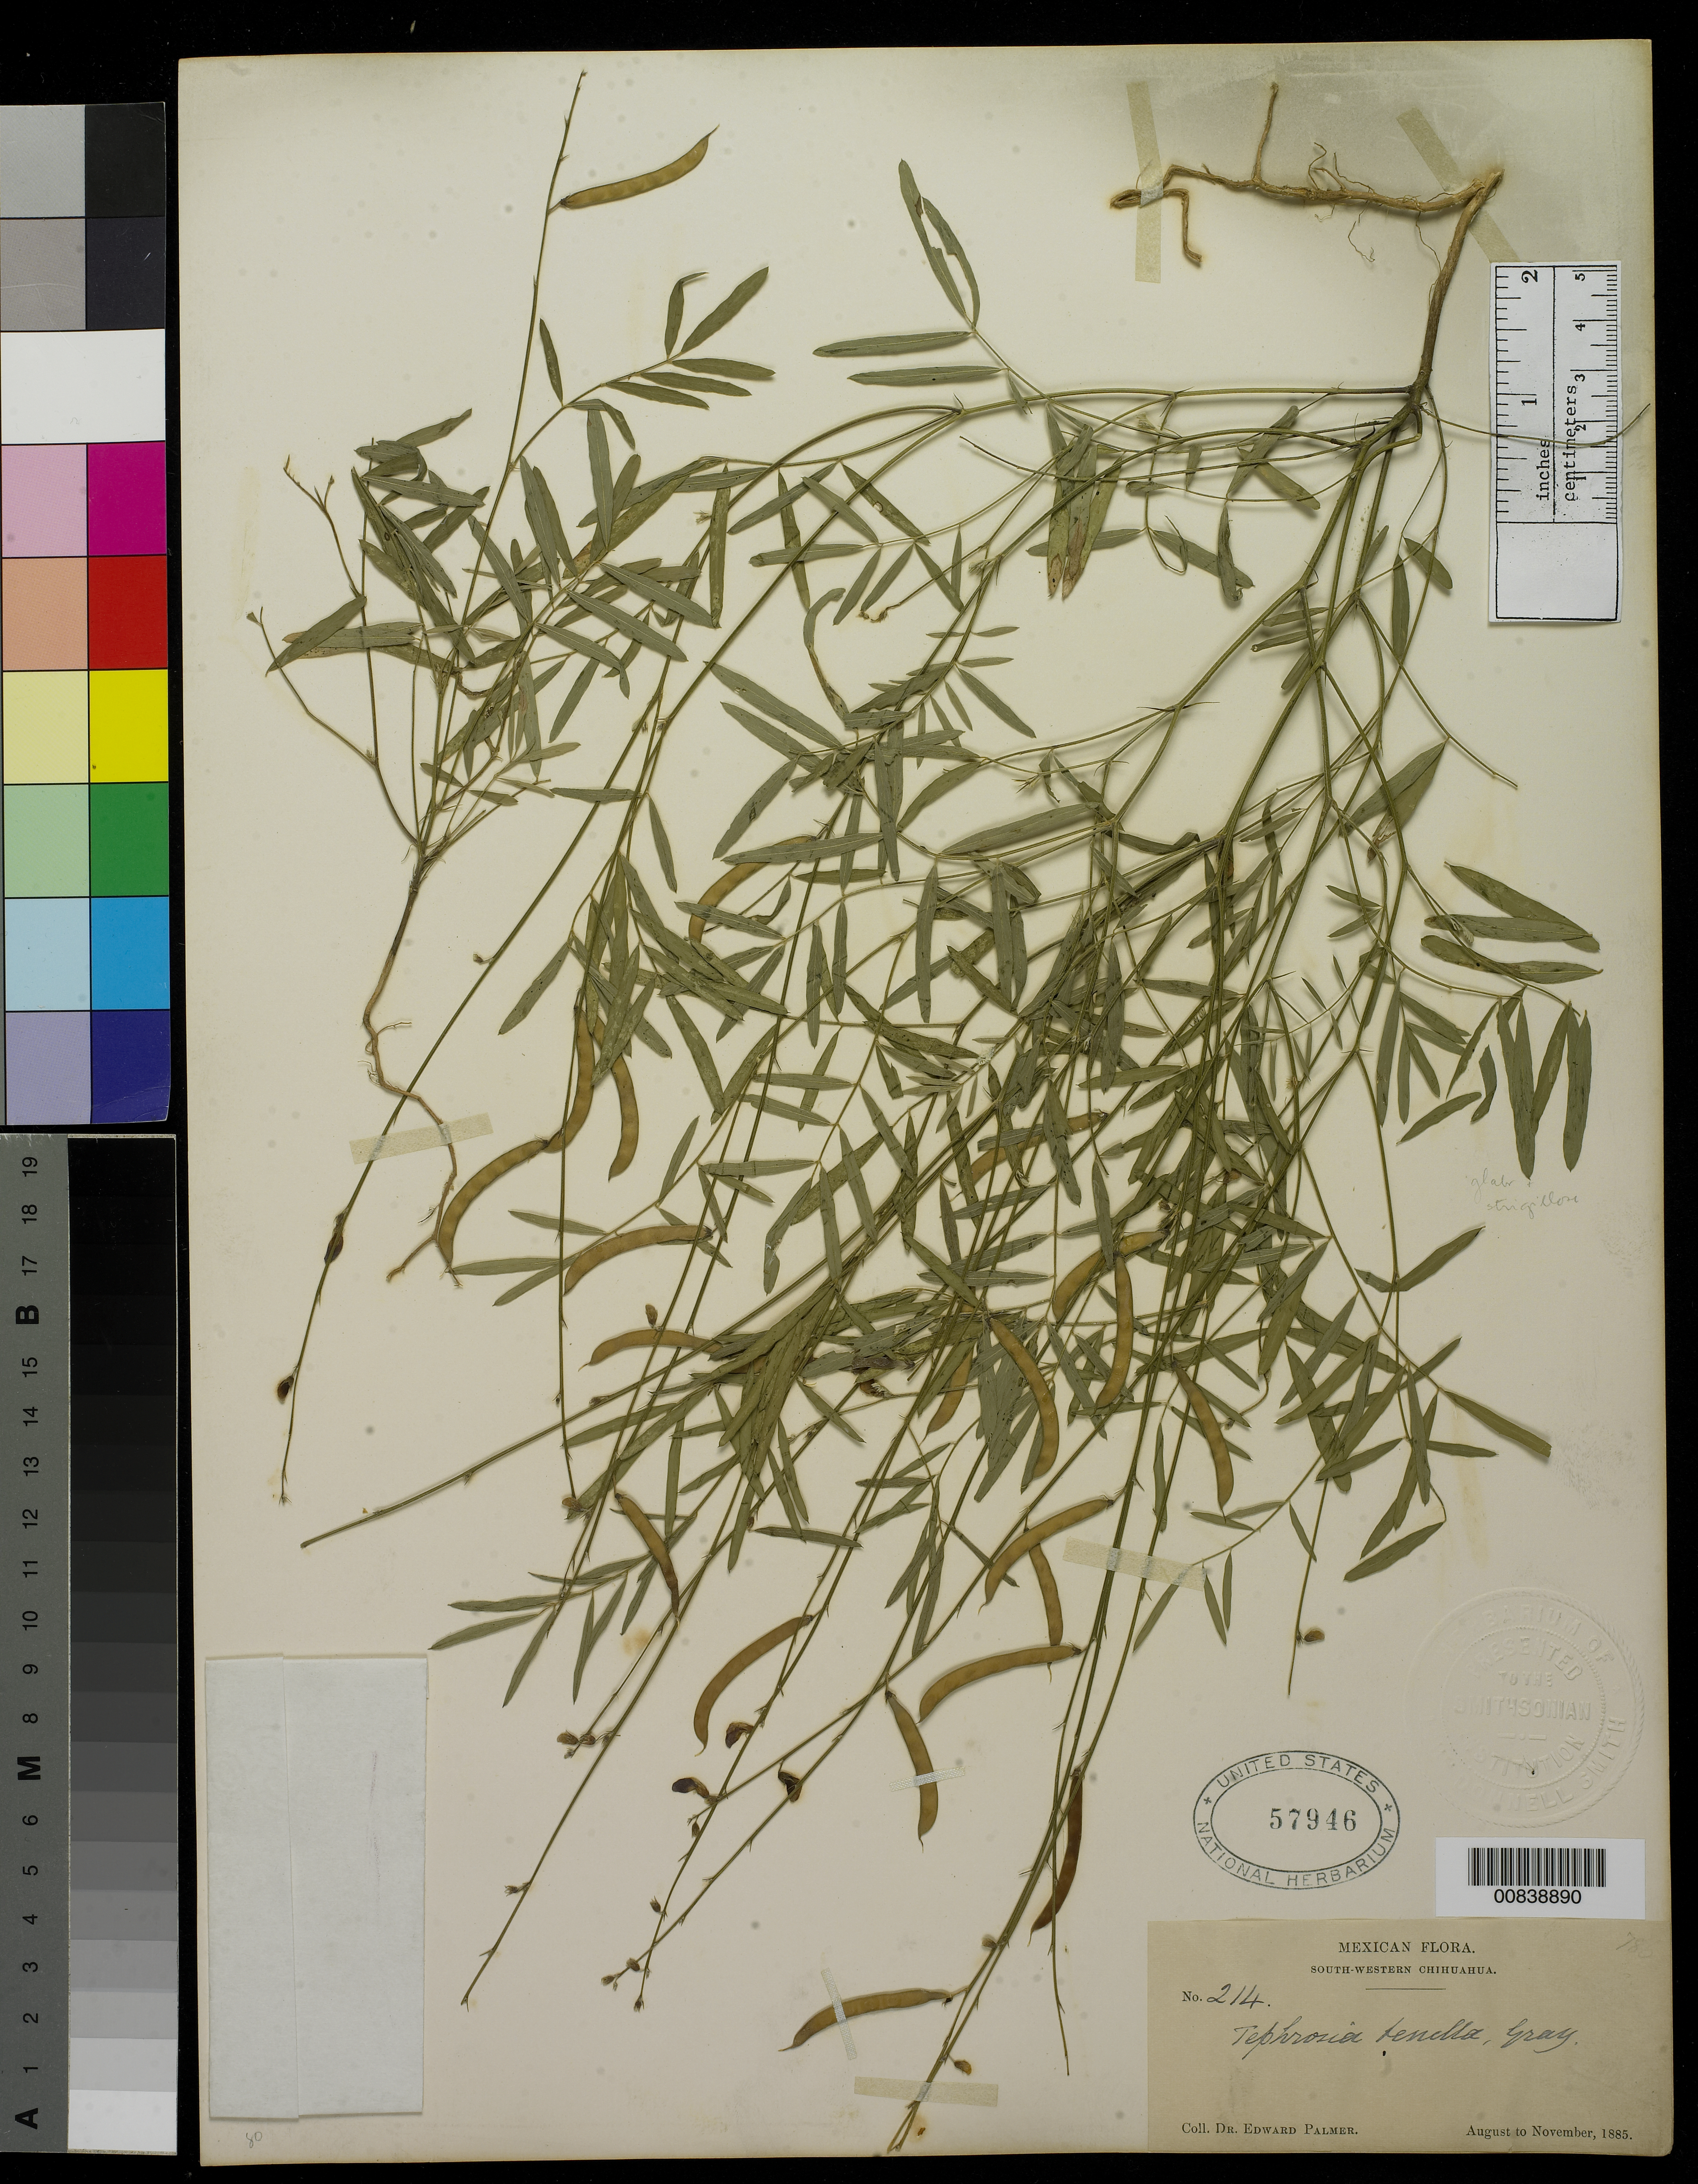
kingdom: Plantae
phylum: Tracheophyta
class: Magnoliopsida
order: Fabales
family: Fabaceae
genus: Tephrosia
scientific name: Tephrosia tenella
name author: A. Gray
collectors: E. Palmer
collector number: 214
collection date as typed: Aug 1885 to -- Nov 1885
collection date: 1885-08/1885-11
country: Mexico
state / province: Chihuahua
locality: South-Western Chihuahua.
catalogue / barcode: US 57946